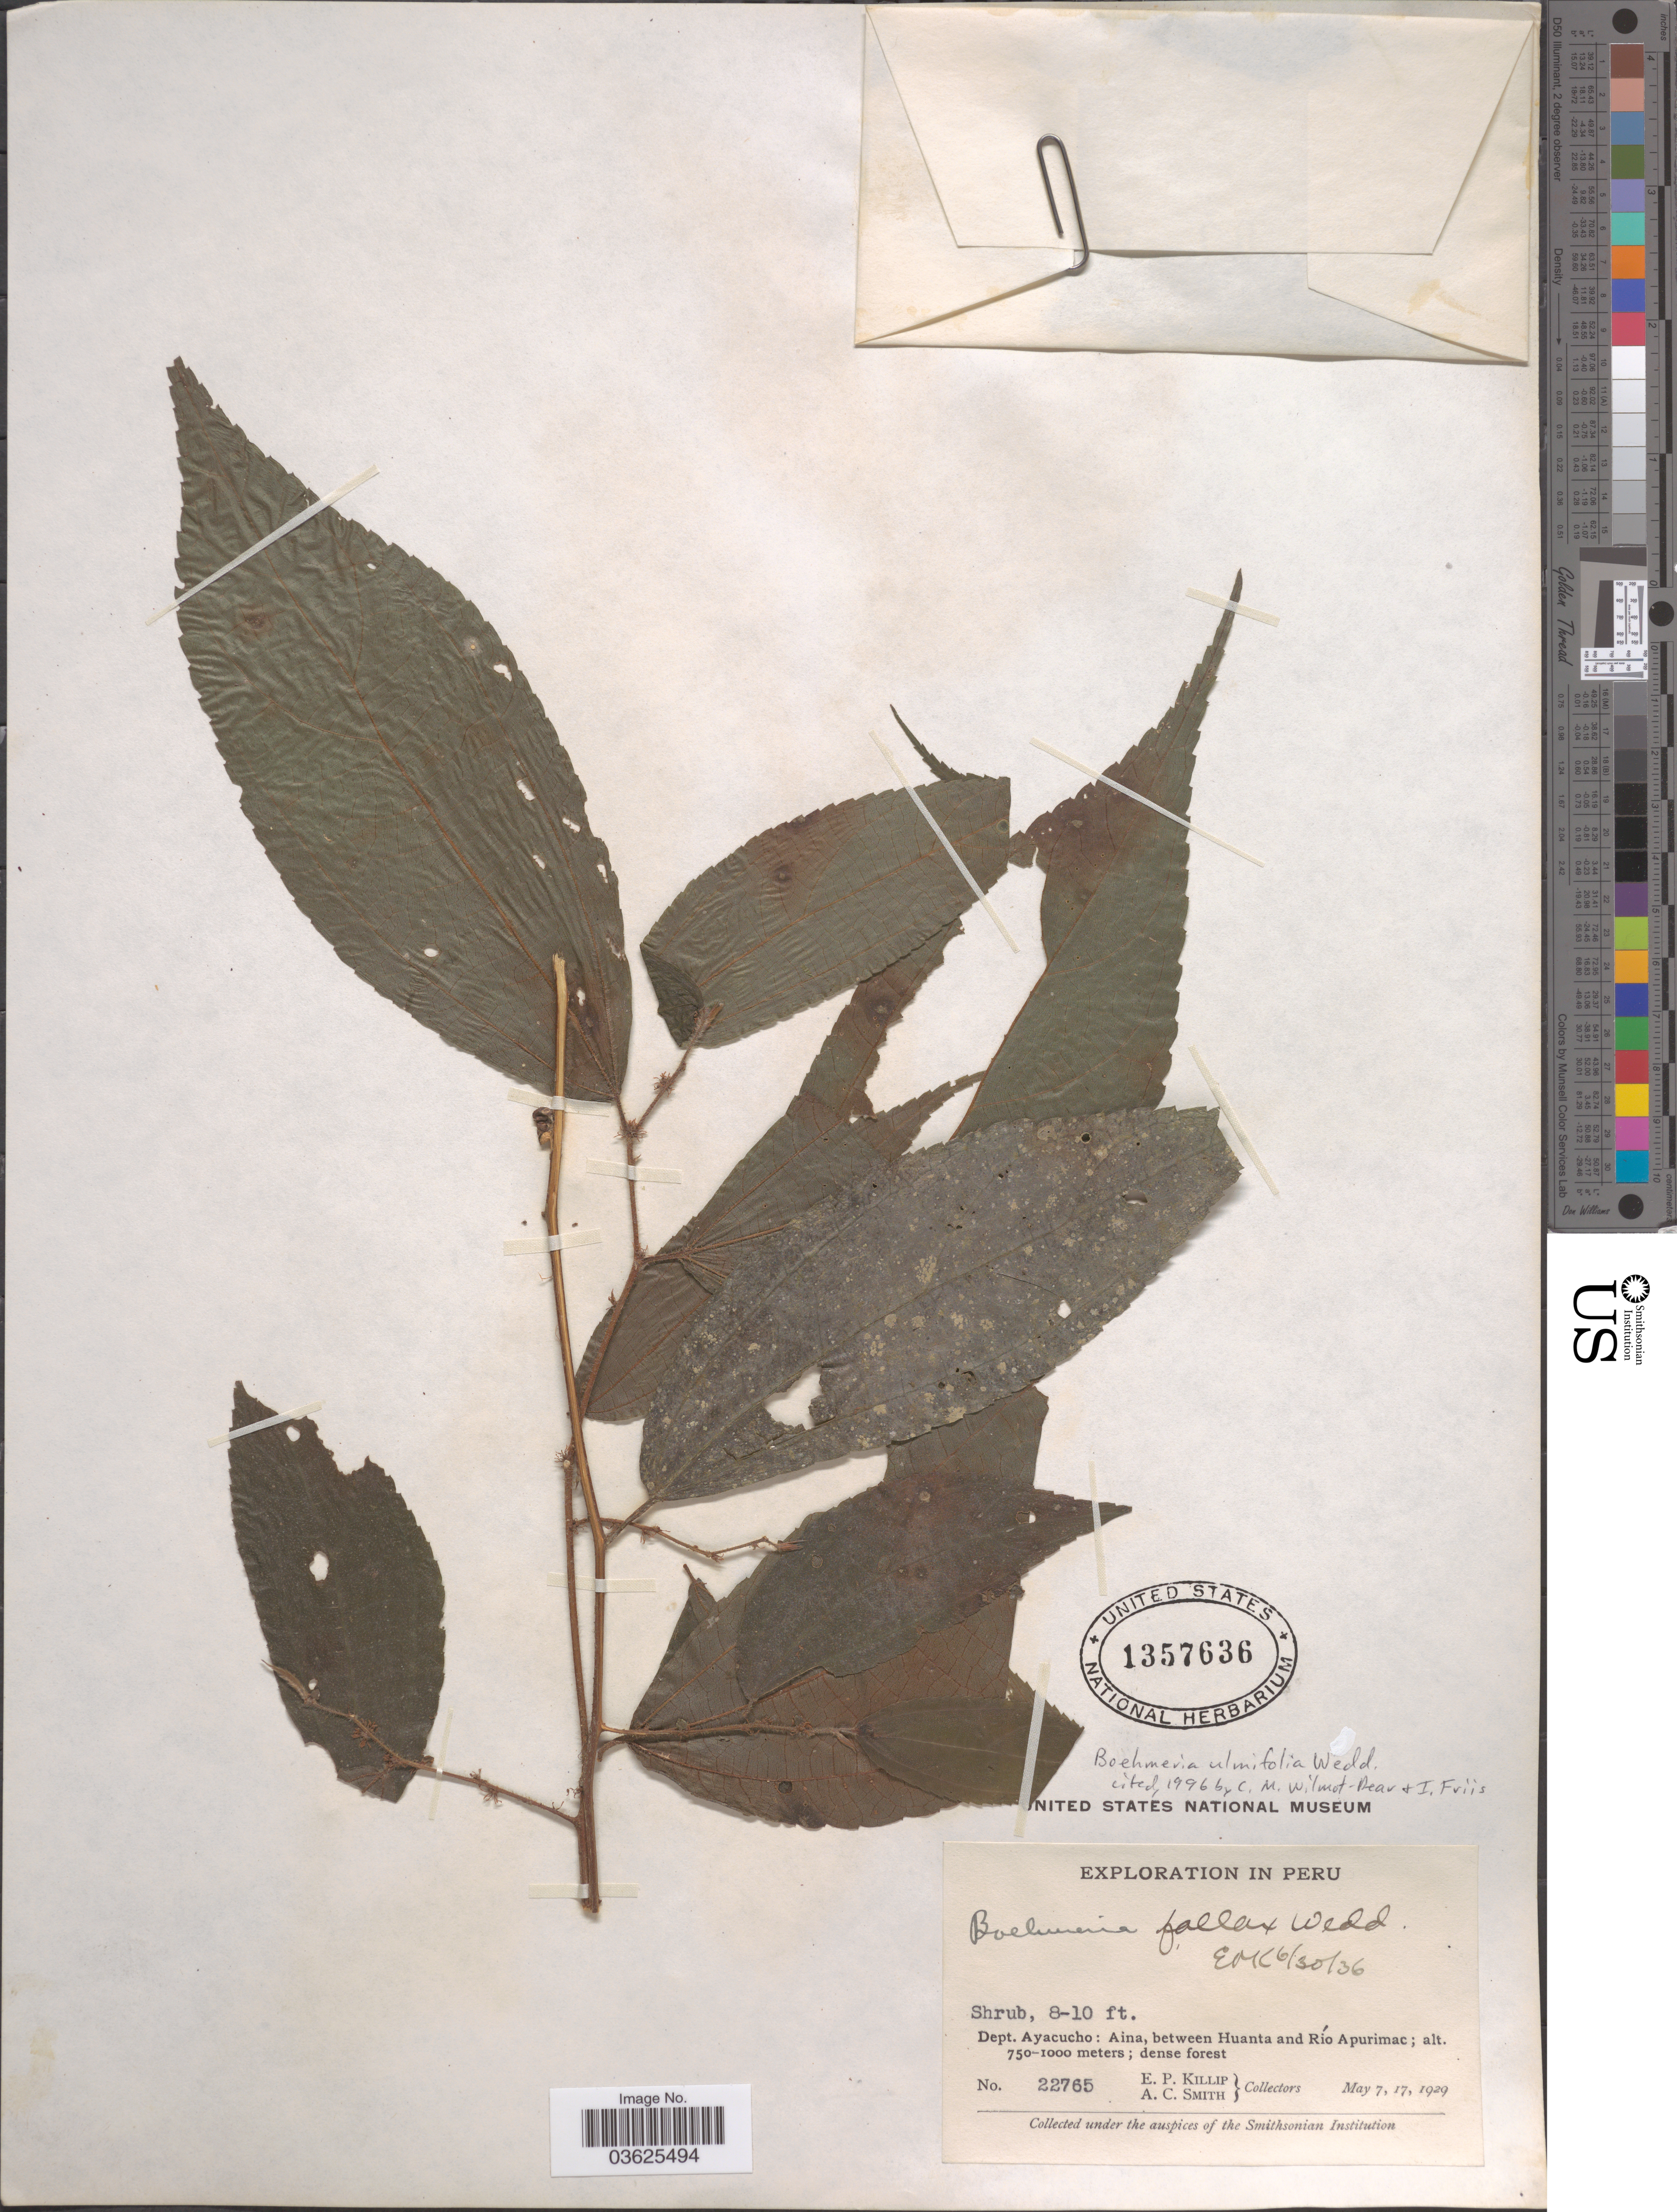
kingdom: Plantae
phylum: Tracheophyta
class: Magnoliopsida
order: Rosales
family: Urticaceae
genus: Boehmeria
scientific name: Boehmeria ulmifolia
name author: Wedd.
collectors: E. P. Killip & A. C. Smith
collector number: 22765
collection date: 1929-05-07/1929-05-17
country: Peru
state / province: Ayacucho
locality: Dept. Ayacucho: Aina, between Huanta and Río Apurimac.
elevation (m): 750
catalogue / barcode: US 1357636